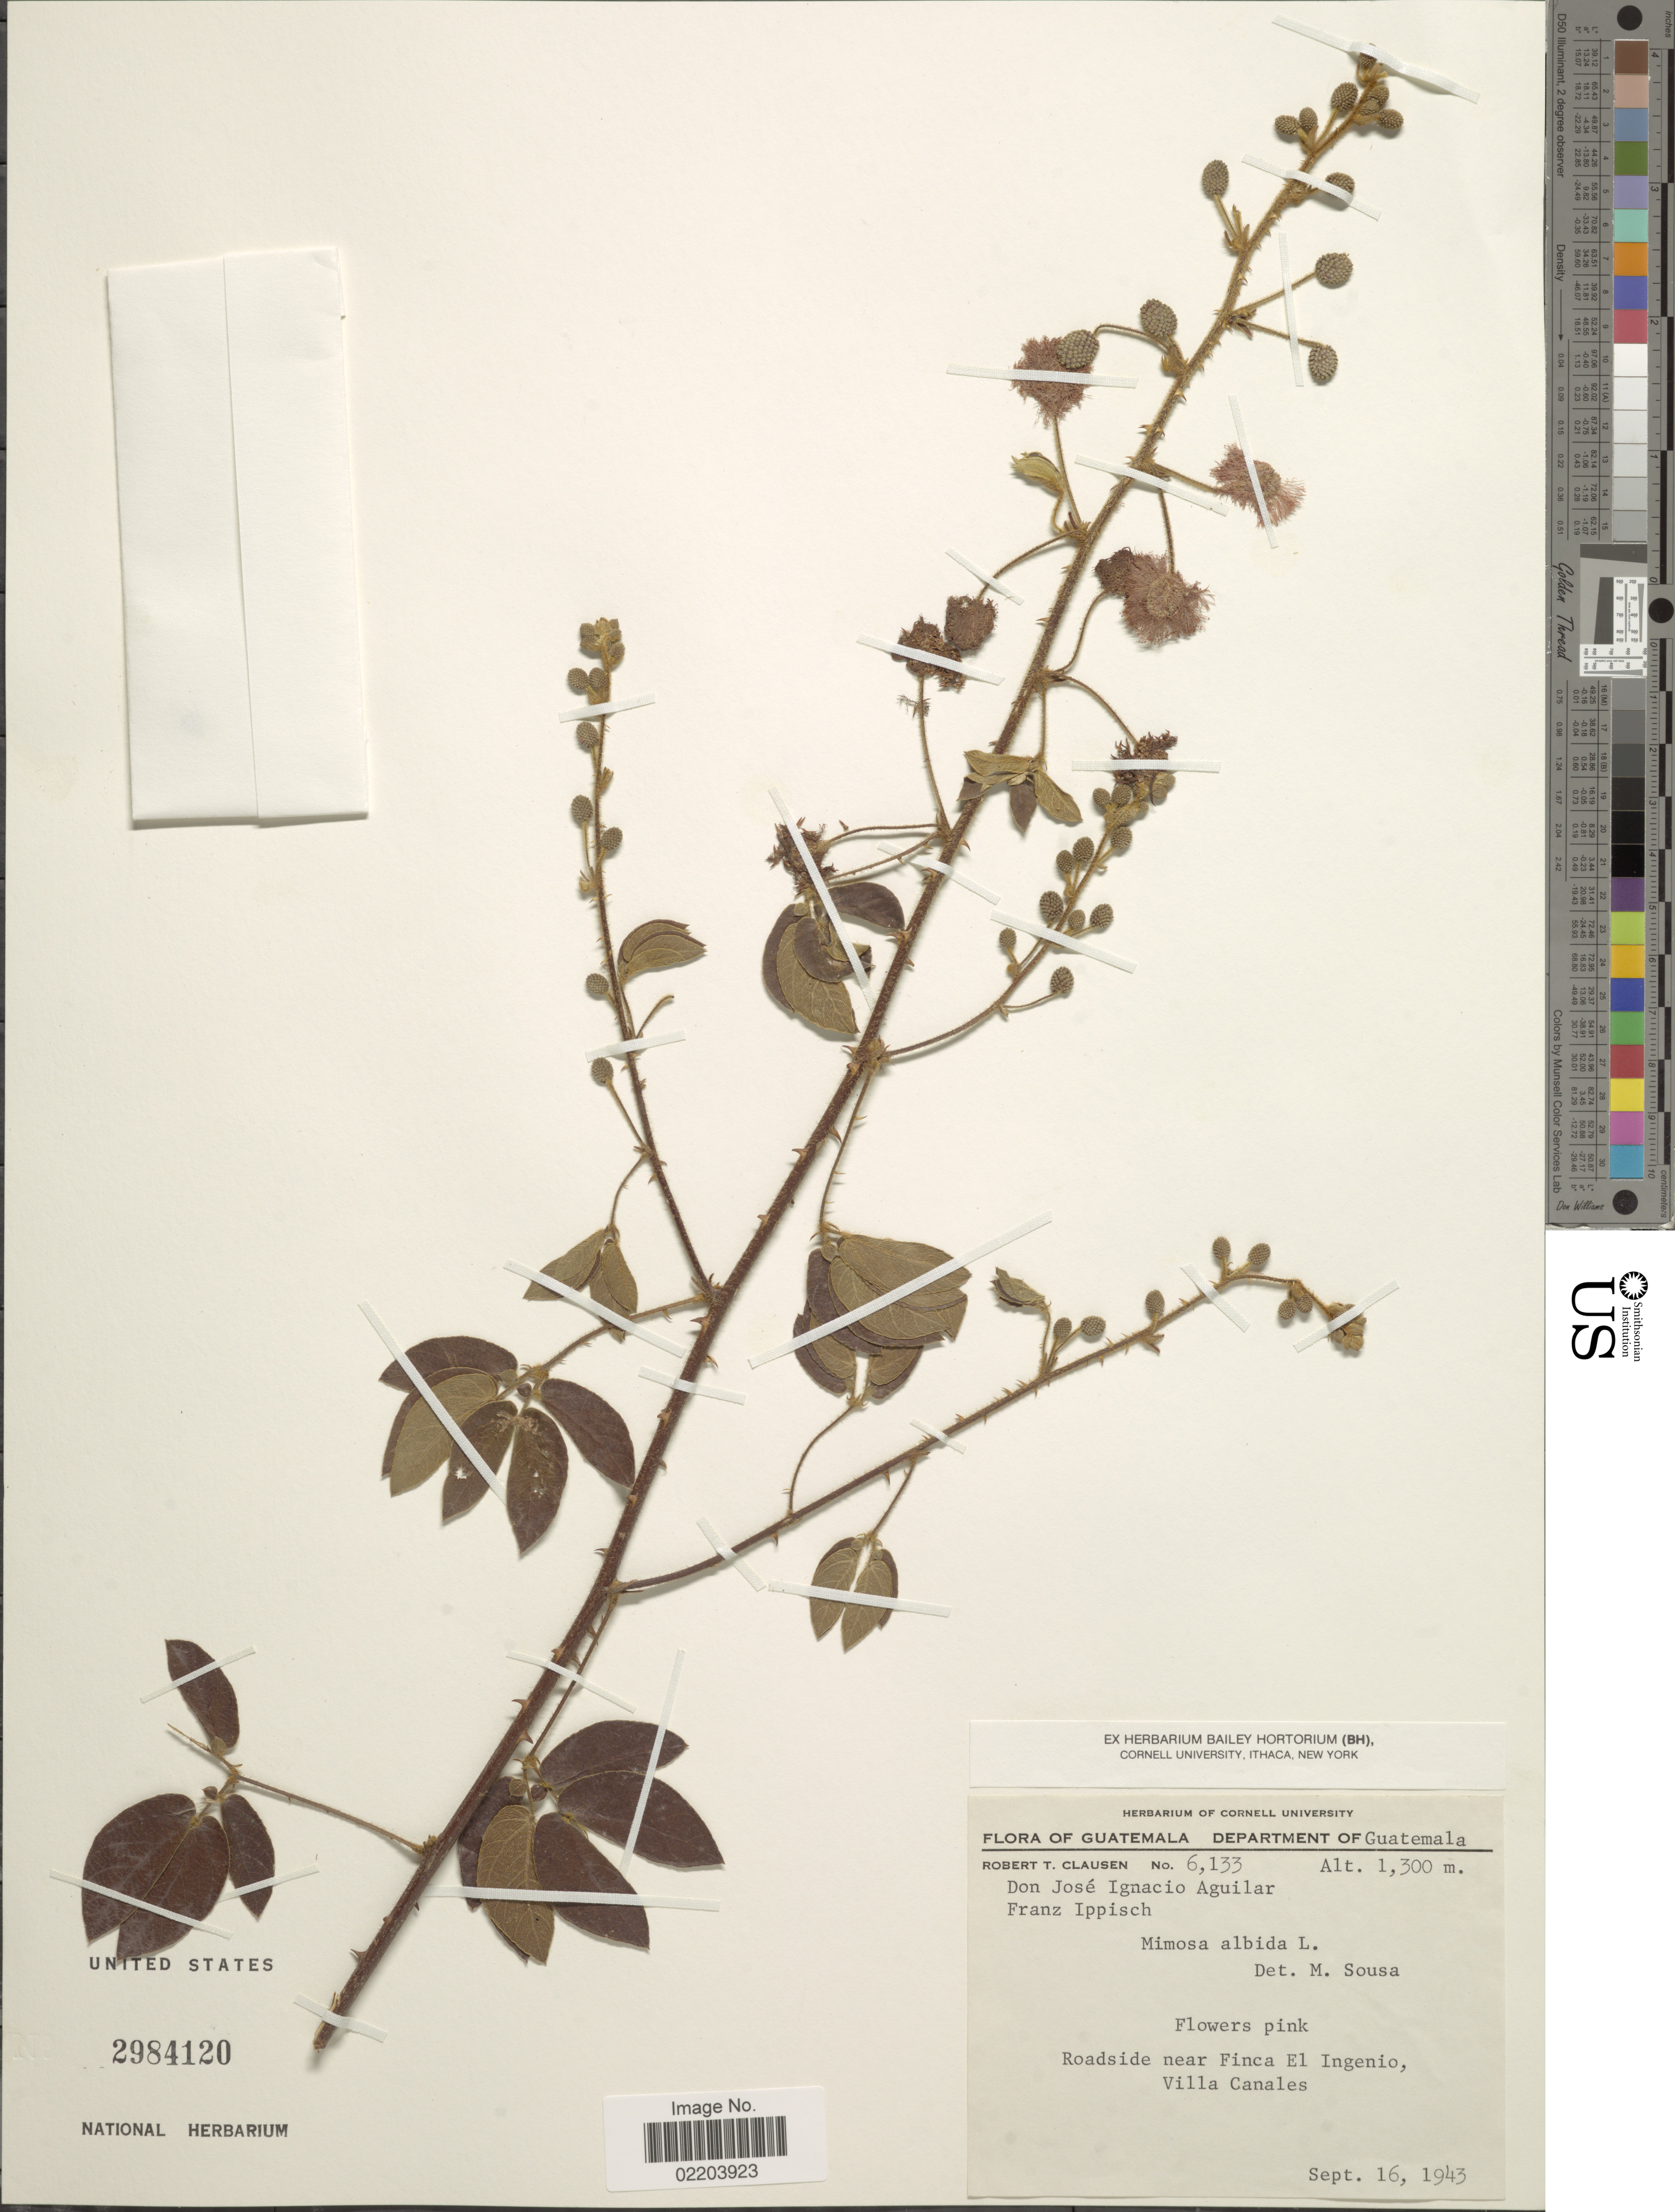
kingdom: Plantae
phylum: Tracheophyta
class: Magnoliopsida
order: Fabales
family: Fabaceae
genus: Mimosa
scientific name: Mimosa albida var. strigosa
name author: (Willd.) B.L. Rob.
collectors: R. T. Clausen, J. Aguilar & F. Ippisch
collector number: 6133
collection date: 1943-09-16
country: Guatemala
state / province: Guatemala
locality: Departamento of Guatemala, Roadside near Finca El Ingenio, Villa Canales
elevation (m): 1300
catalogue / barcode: US 2984120